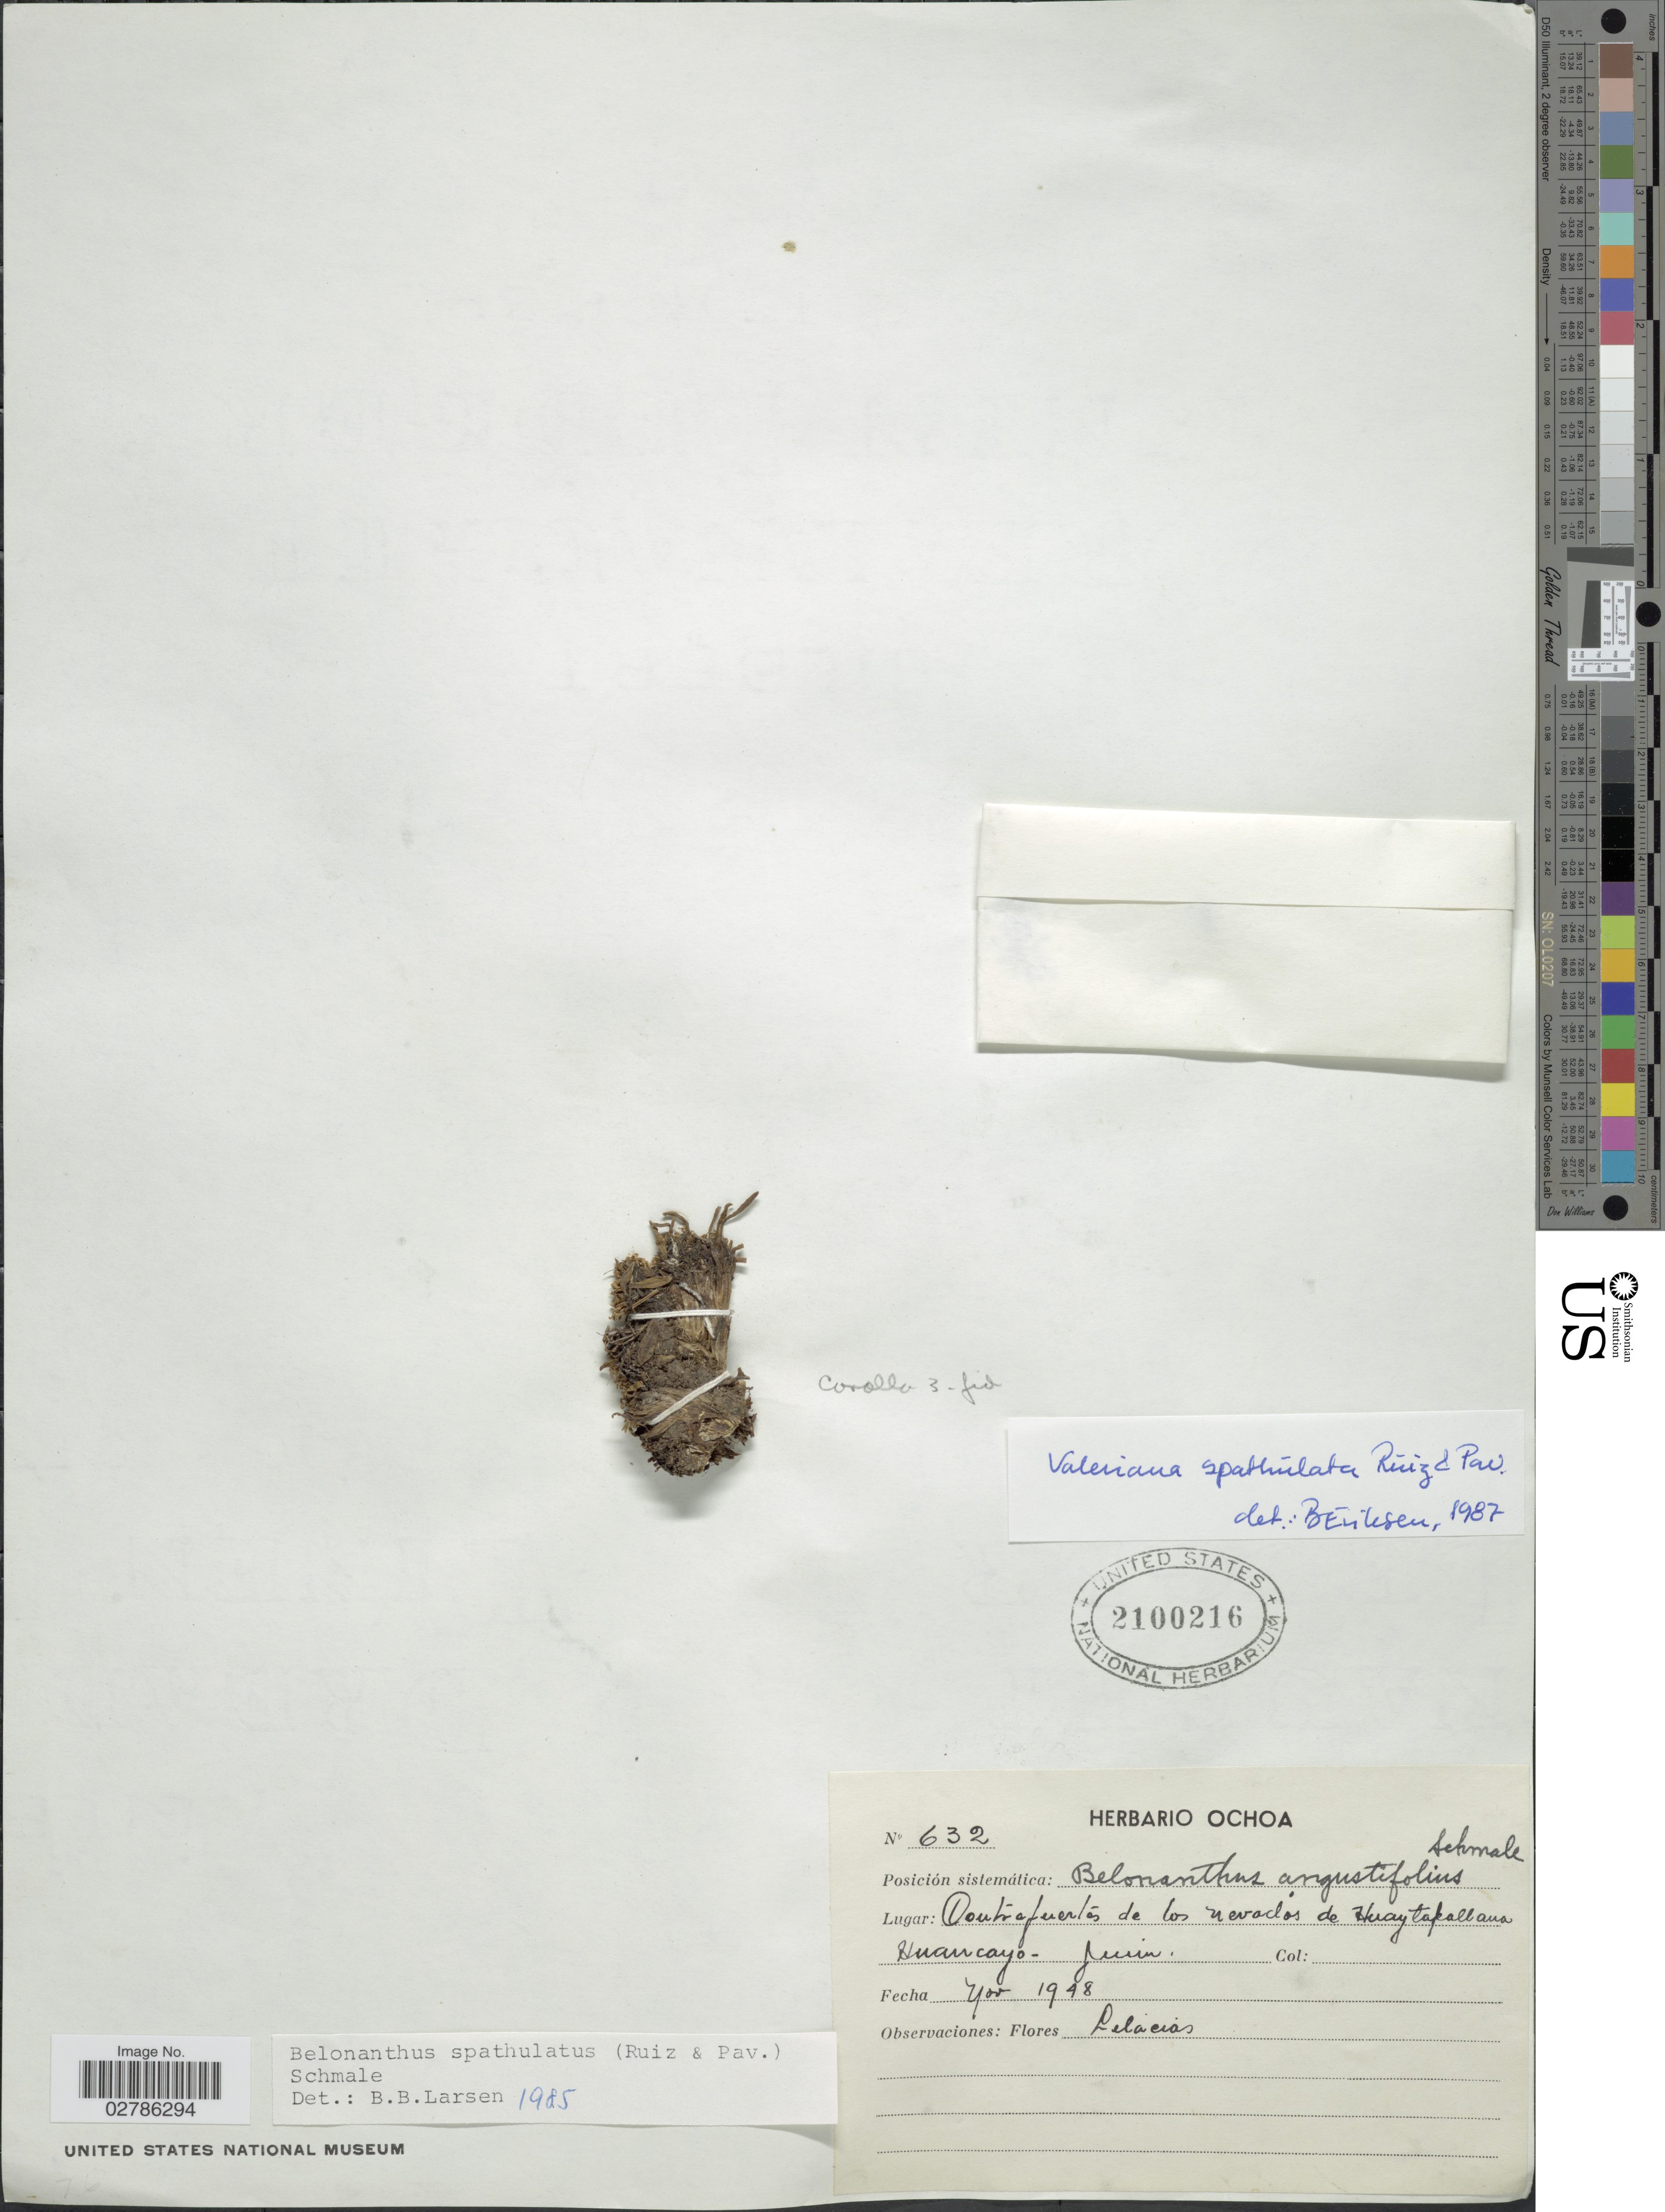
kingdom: Plantae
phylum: Tracheophyta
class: Magnoliopsida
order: Dipsacales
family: Caprifoliaceae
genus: Belonanthus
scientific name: Belonanthus spathulatus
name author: (Ruiz & Pav.) Schmale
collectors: ex herb. Ochoa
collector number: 632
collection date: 1948-11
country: Peru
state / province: Junín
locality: Doutrafuertas de los nevadós de Huay tapallana, Huancayo-Junin.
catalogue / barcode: US 2100216